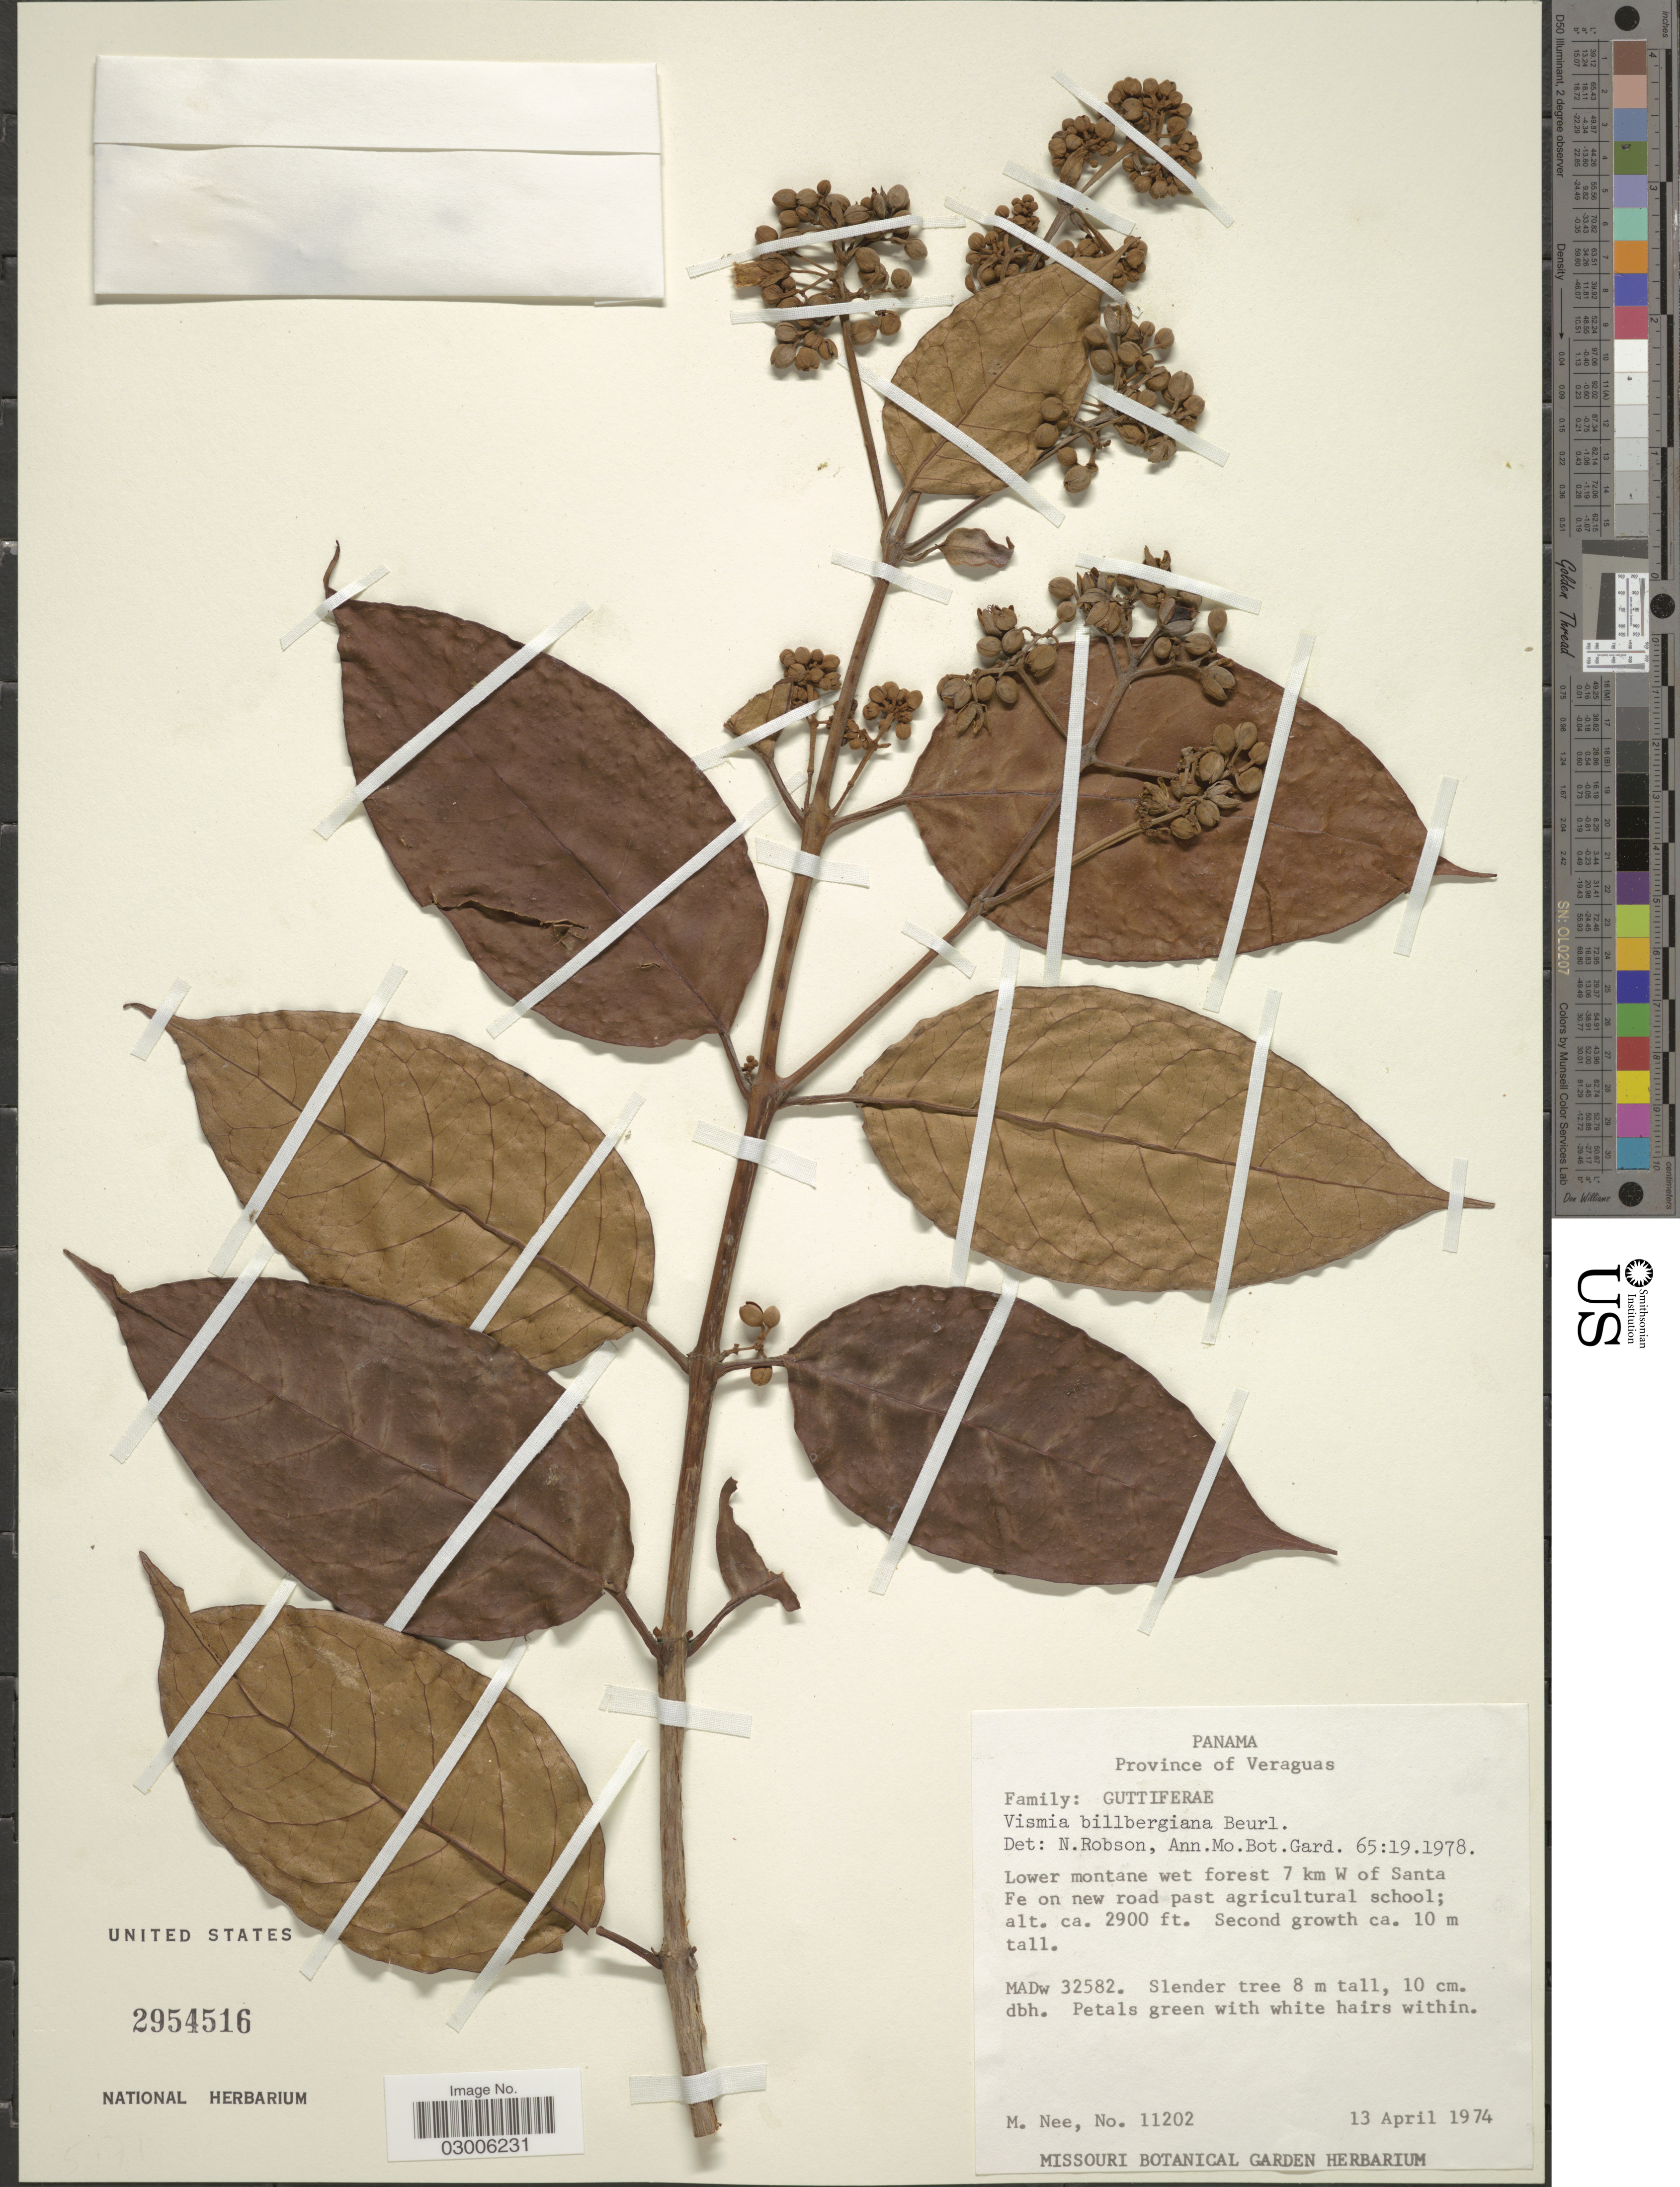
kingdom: Plantae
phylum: Tracheophyta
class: Magnoliopsida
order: Malpighiales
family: Hypericaceae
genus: Vismia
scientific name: Vismia billbergiana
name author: Beurl.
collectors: M. Nee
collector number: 11202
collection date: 1974-04-13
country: Panama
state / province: Veraguas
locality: Lower montane wet forest 7 km W of Santa Fe on new road past agricultural school.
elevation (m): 884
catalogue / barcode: US 2954516